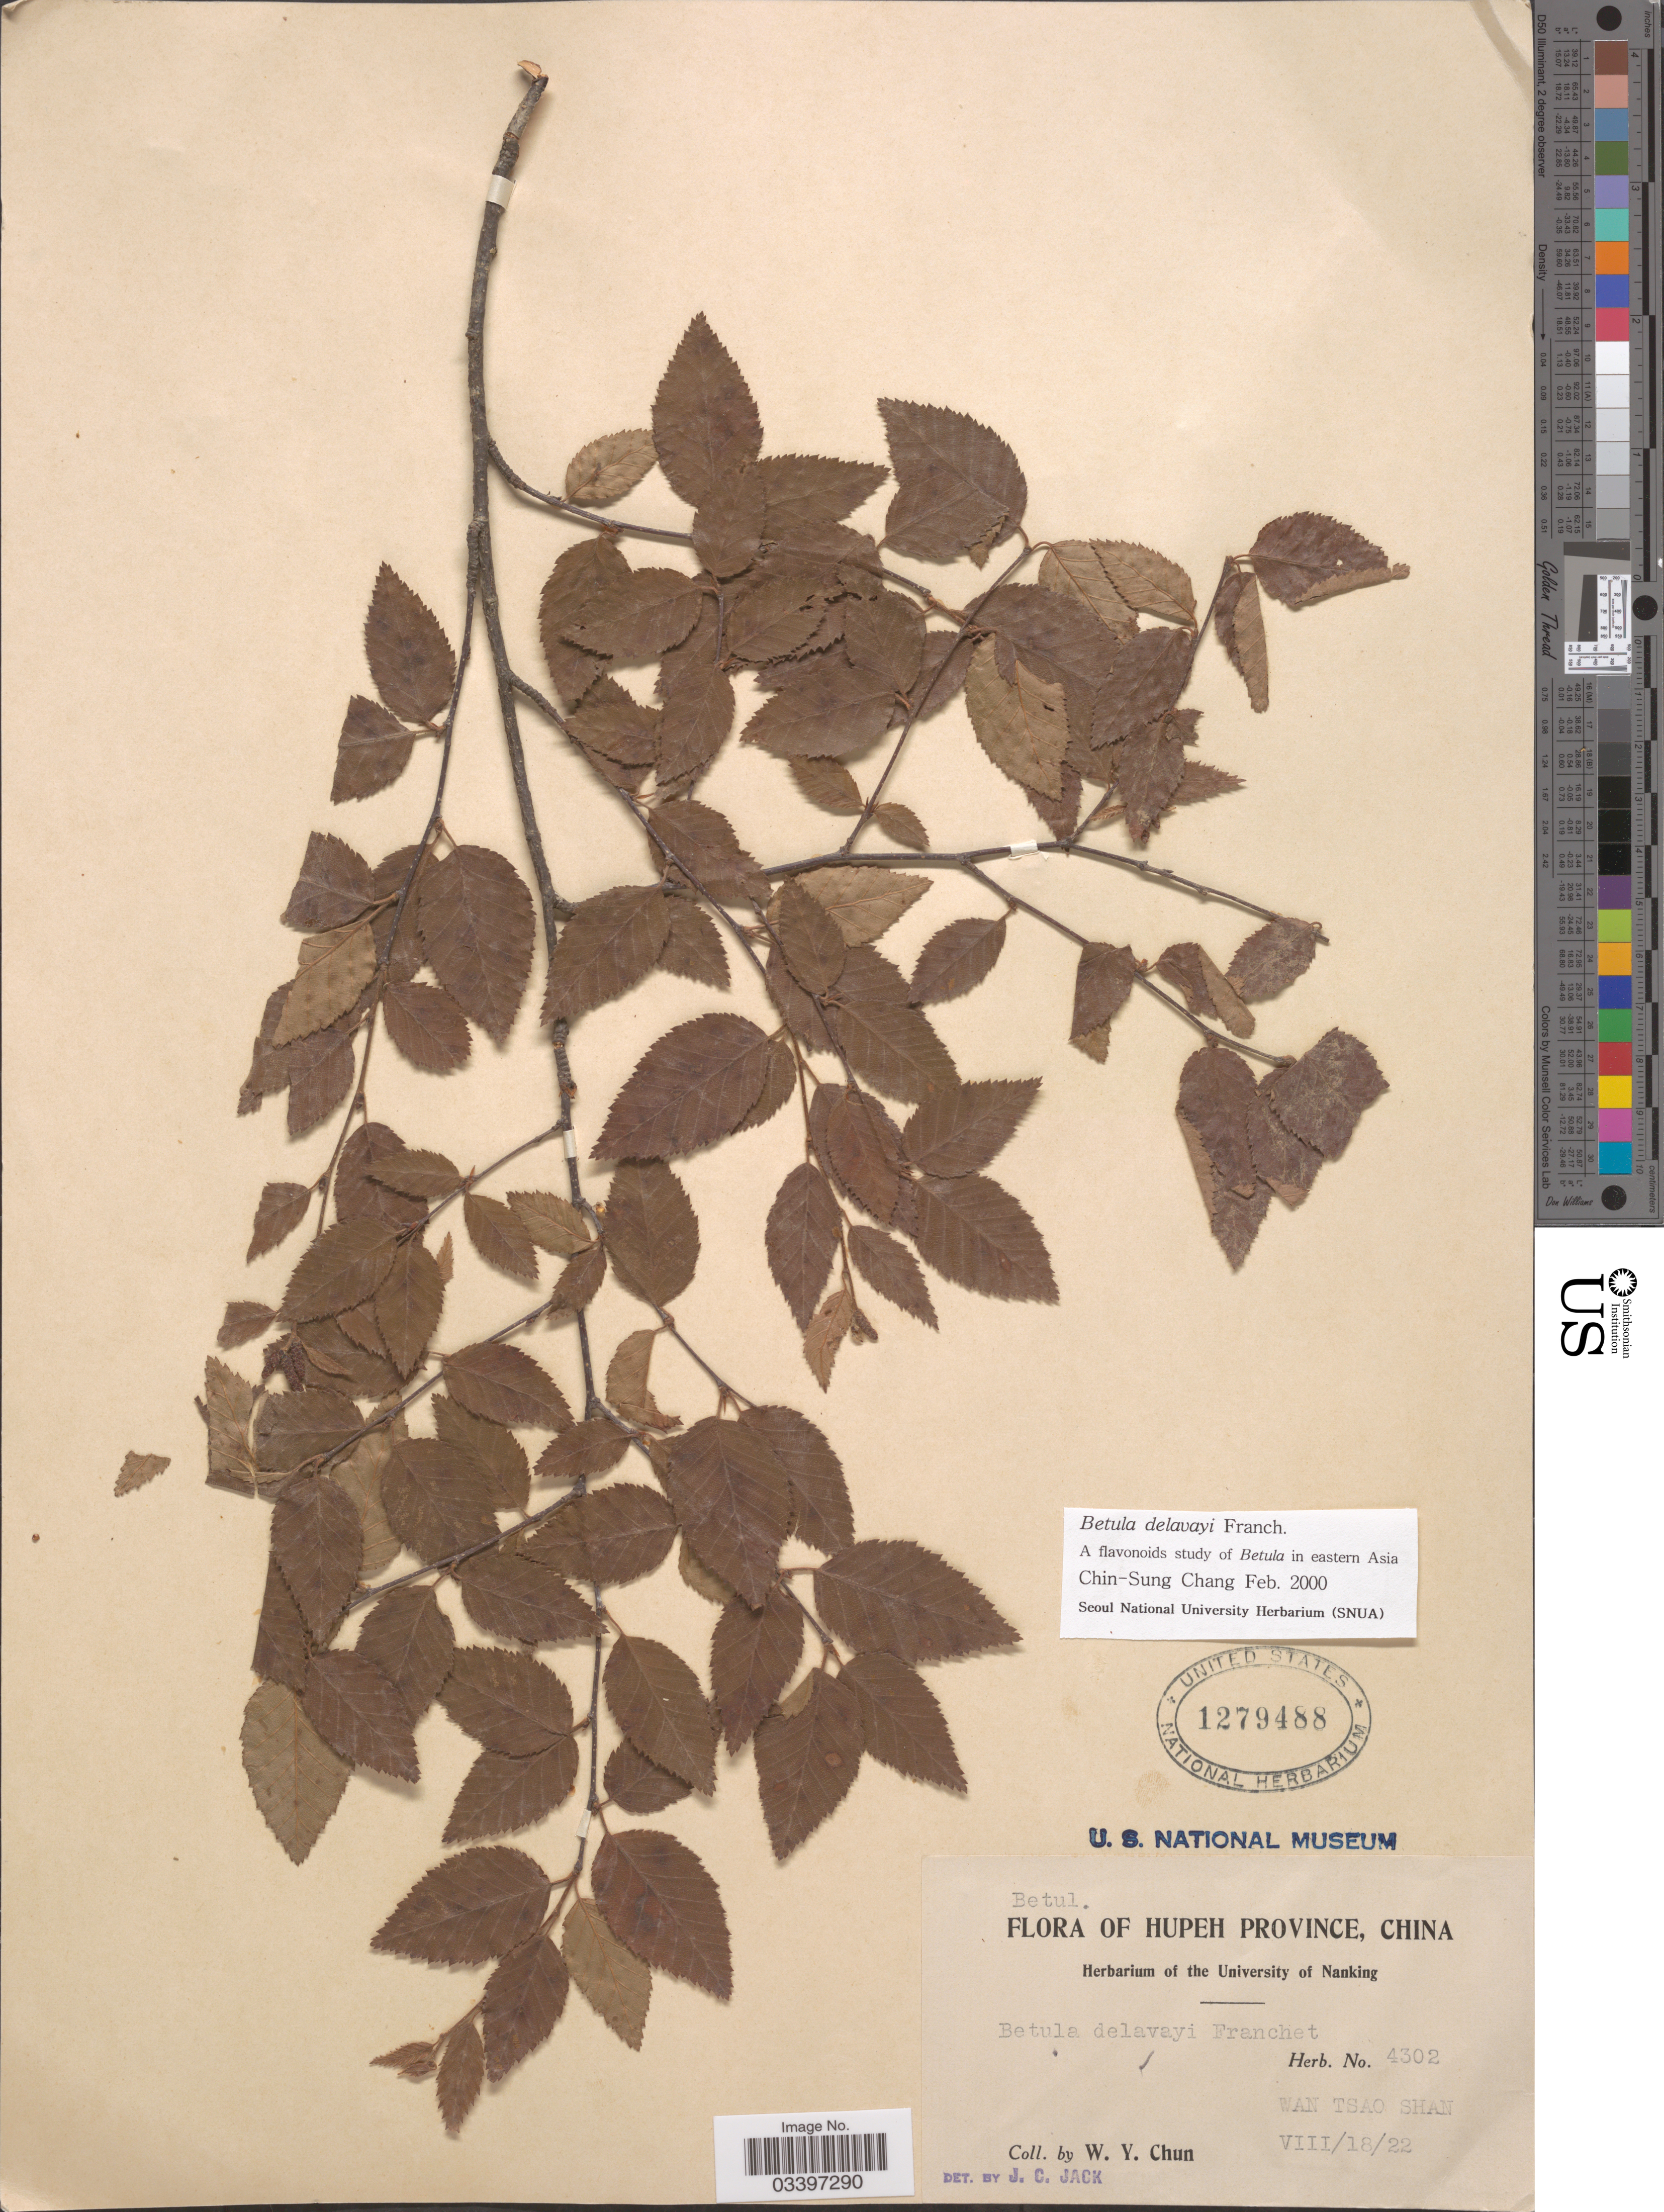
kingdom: Plantae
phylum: Tracheophyta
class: Magnoliopsida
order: Fagales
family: Betulaceae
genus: Betula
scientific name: Betula delavayi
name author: Franch.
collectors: W. Y. Chun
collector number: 4302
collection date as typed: Transcribed d/m/y: 18/8/22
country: China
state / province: Hubei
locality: Hupeh Province. Wan Tsao Shan.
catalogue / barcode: US 1279488